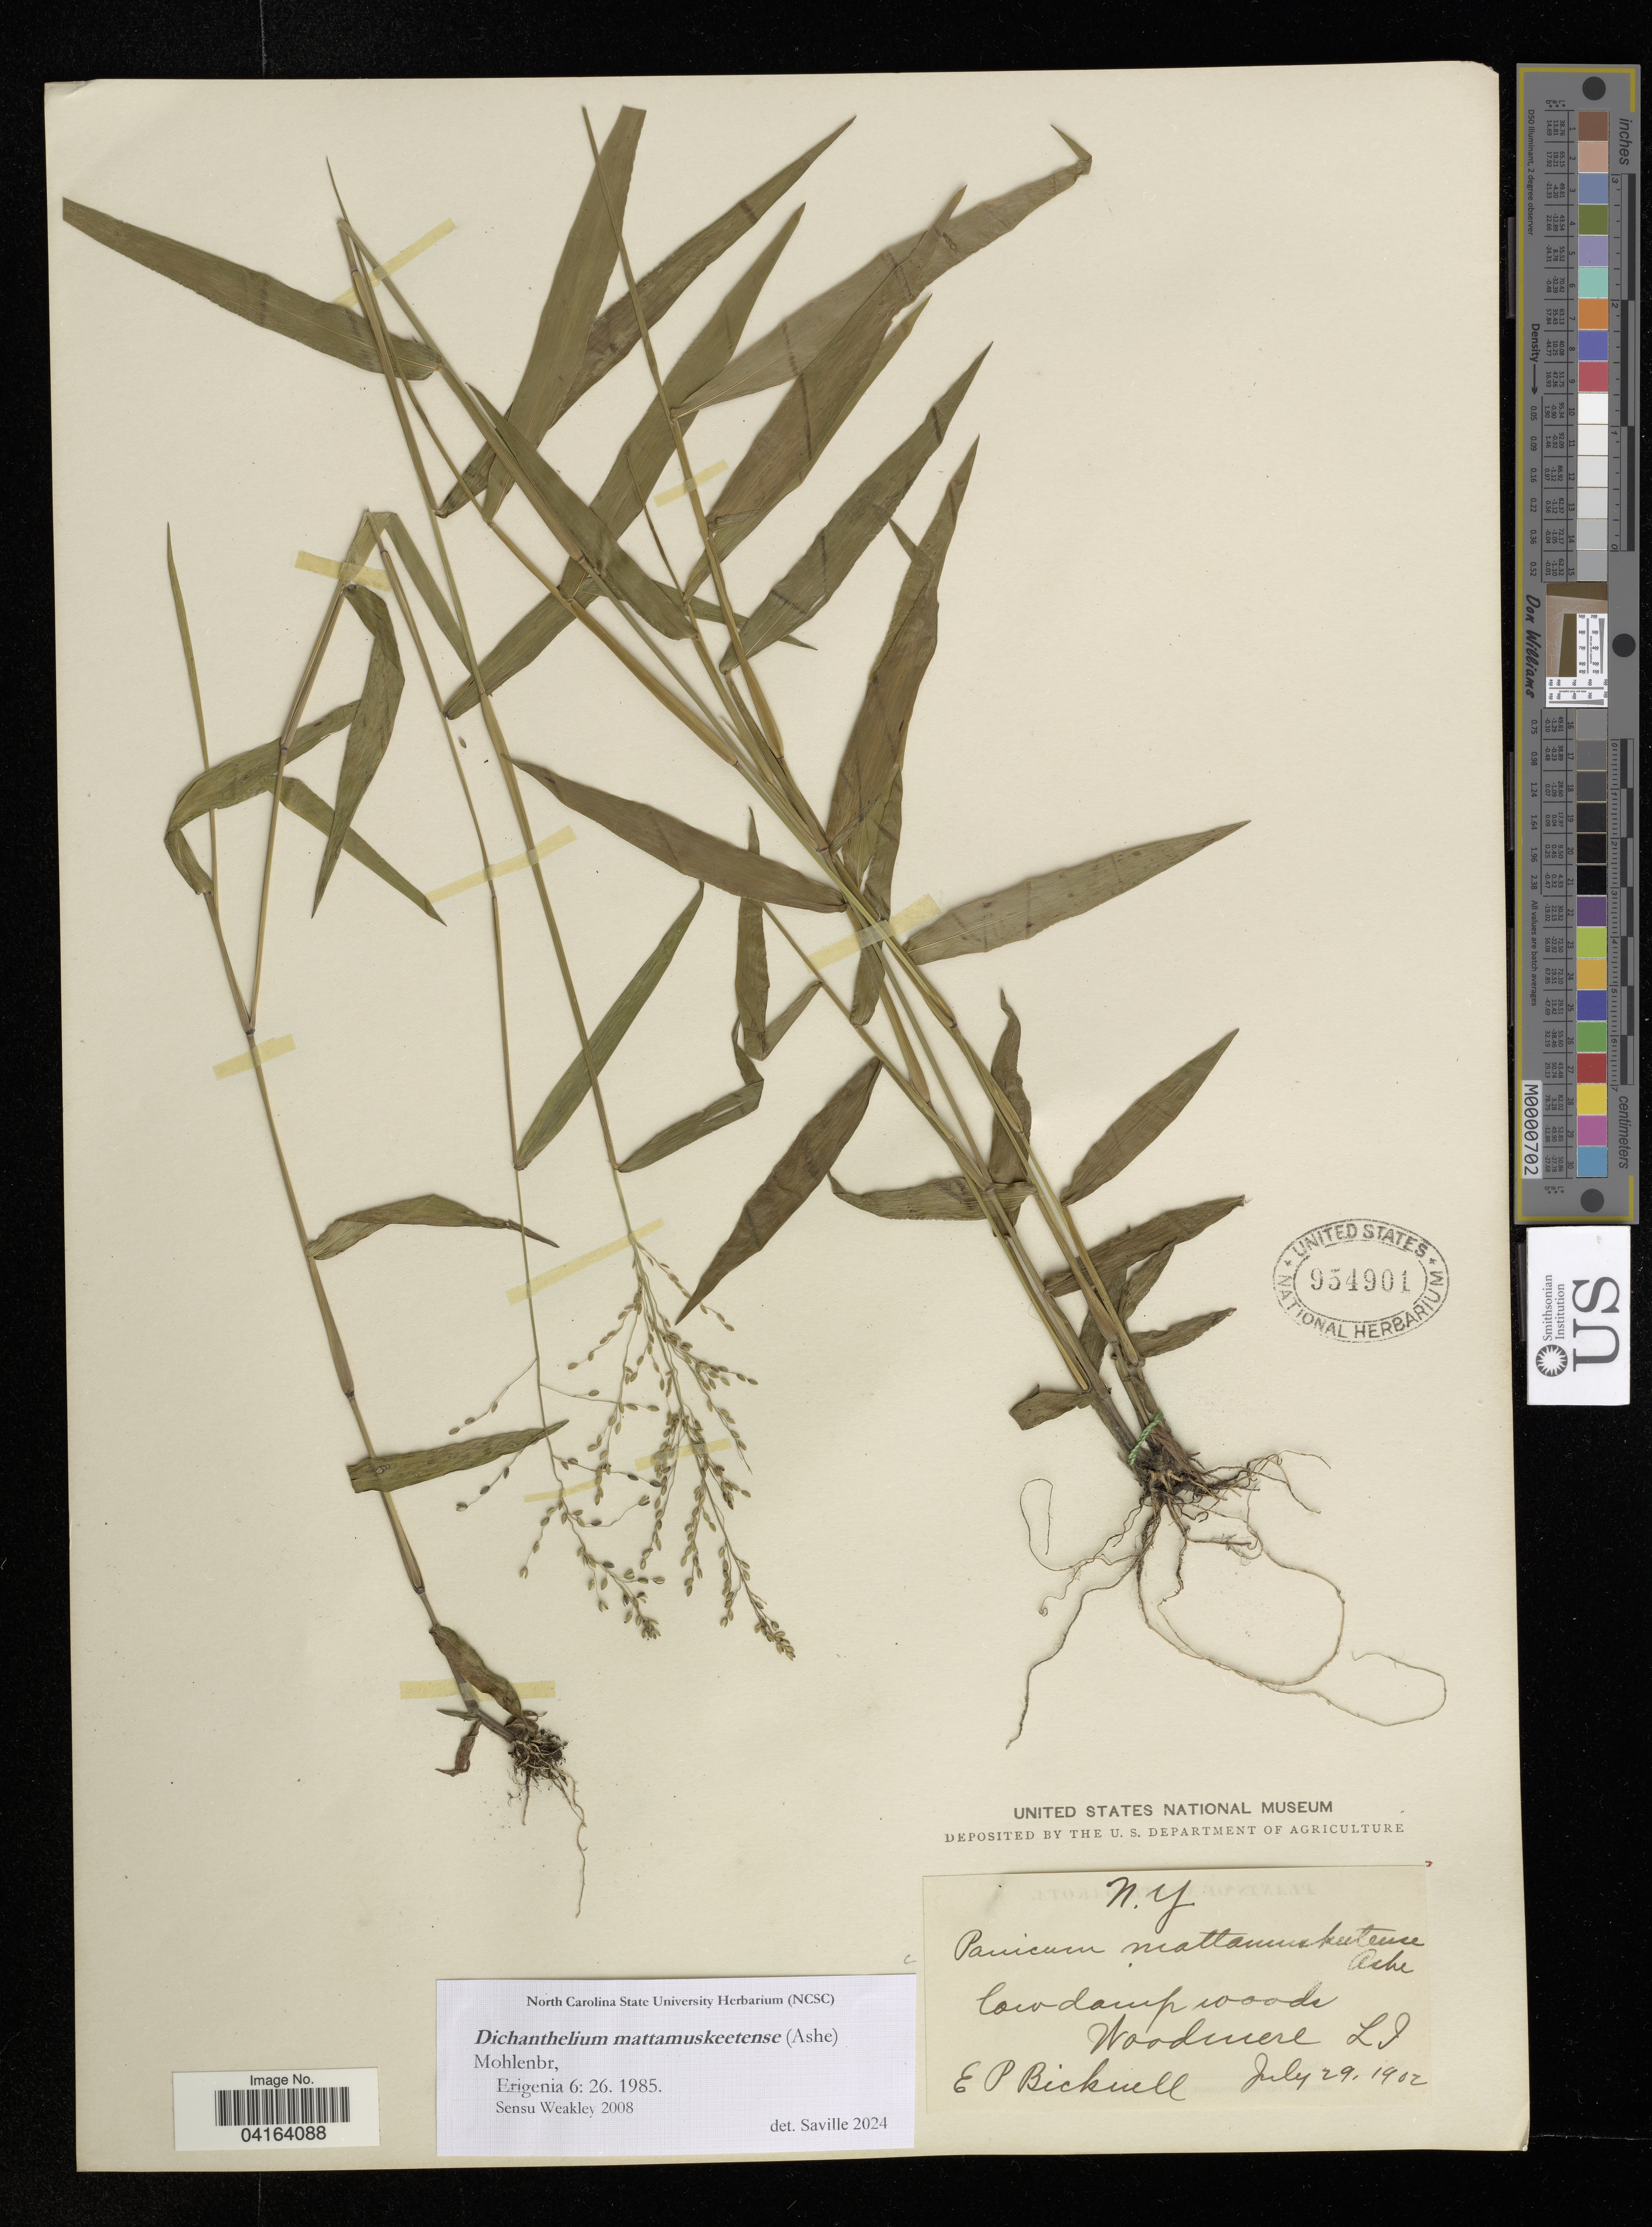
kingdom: Plantae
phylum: Tracheophyta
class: Liliopsida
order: Poales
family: Poaceae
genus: Dichanthelium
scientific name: Dichanthelium mattamuskeetense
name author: (Ashe) Mohlenbr.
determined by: Saville, A. C., (NCSC), North Carolina State University (UNITED STATES)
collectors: E. P. Bicknell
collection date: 1902-07-29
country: United States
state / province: New York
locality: Woodmere LJ.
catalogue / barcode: US 954901